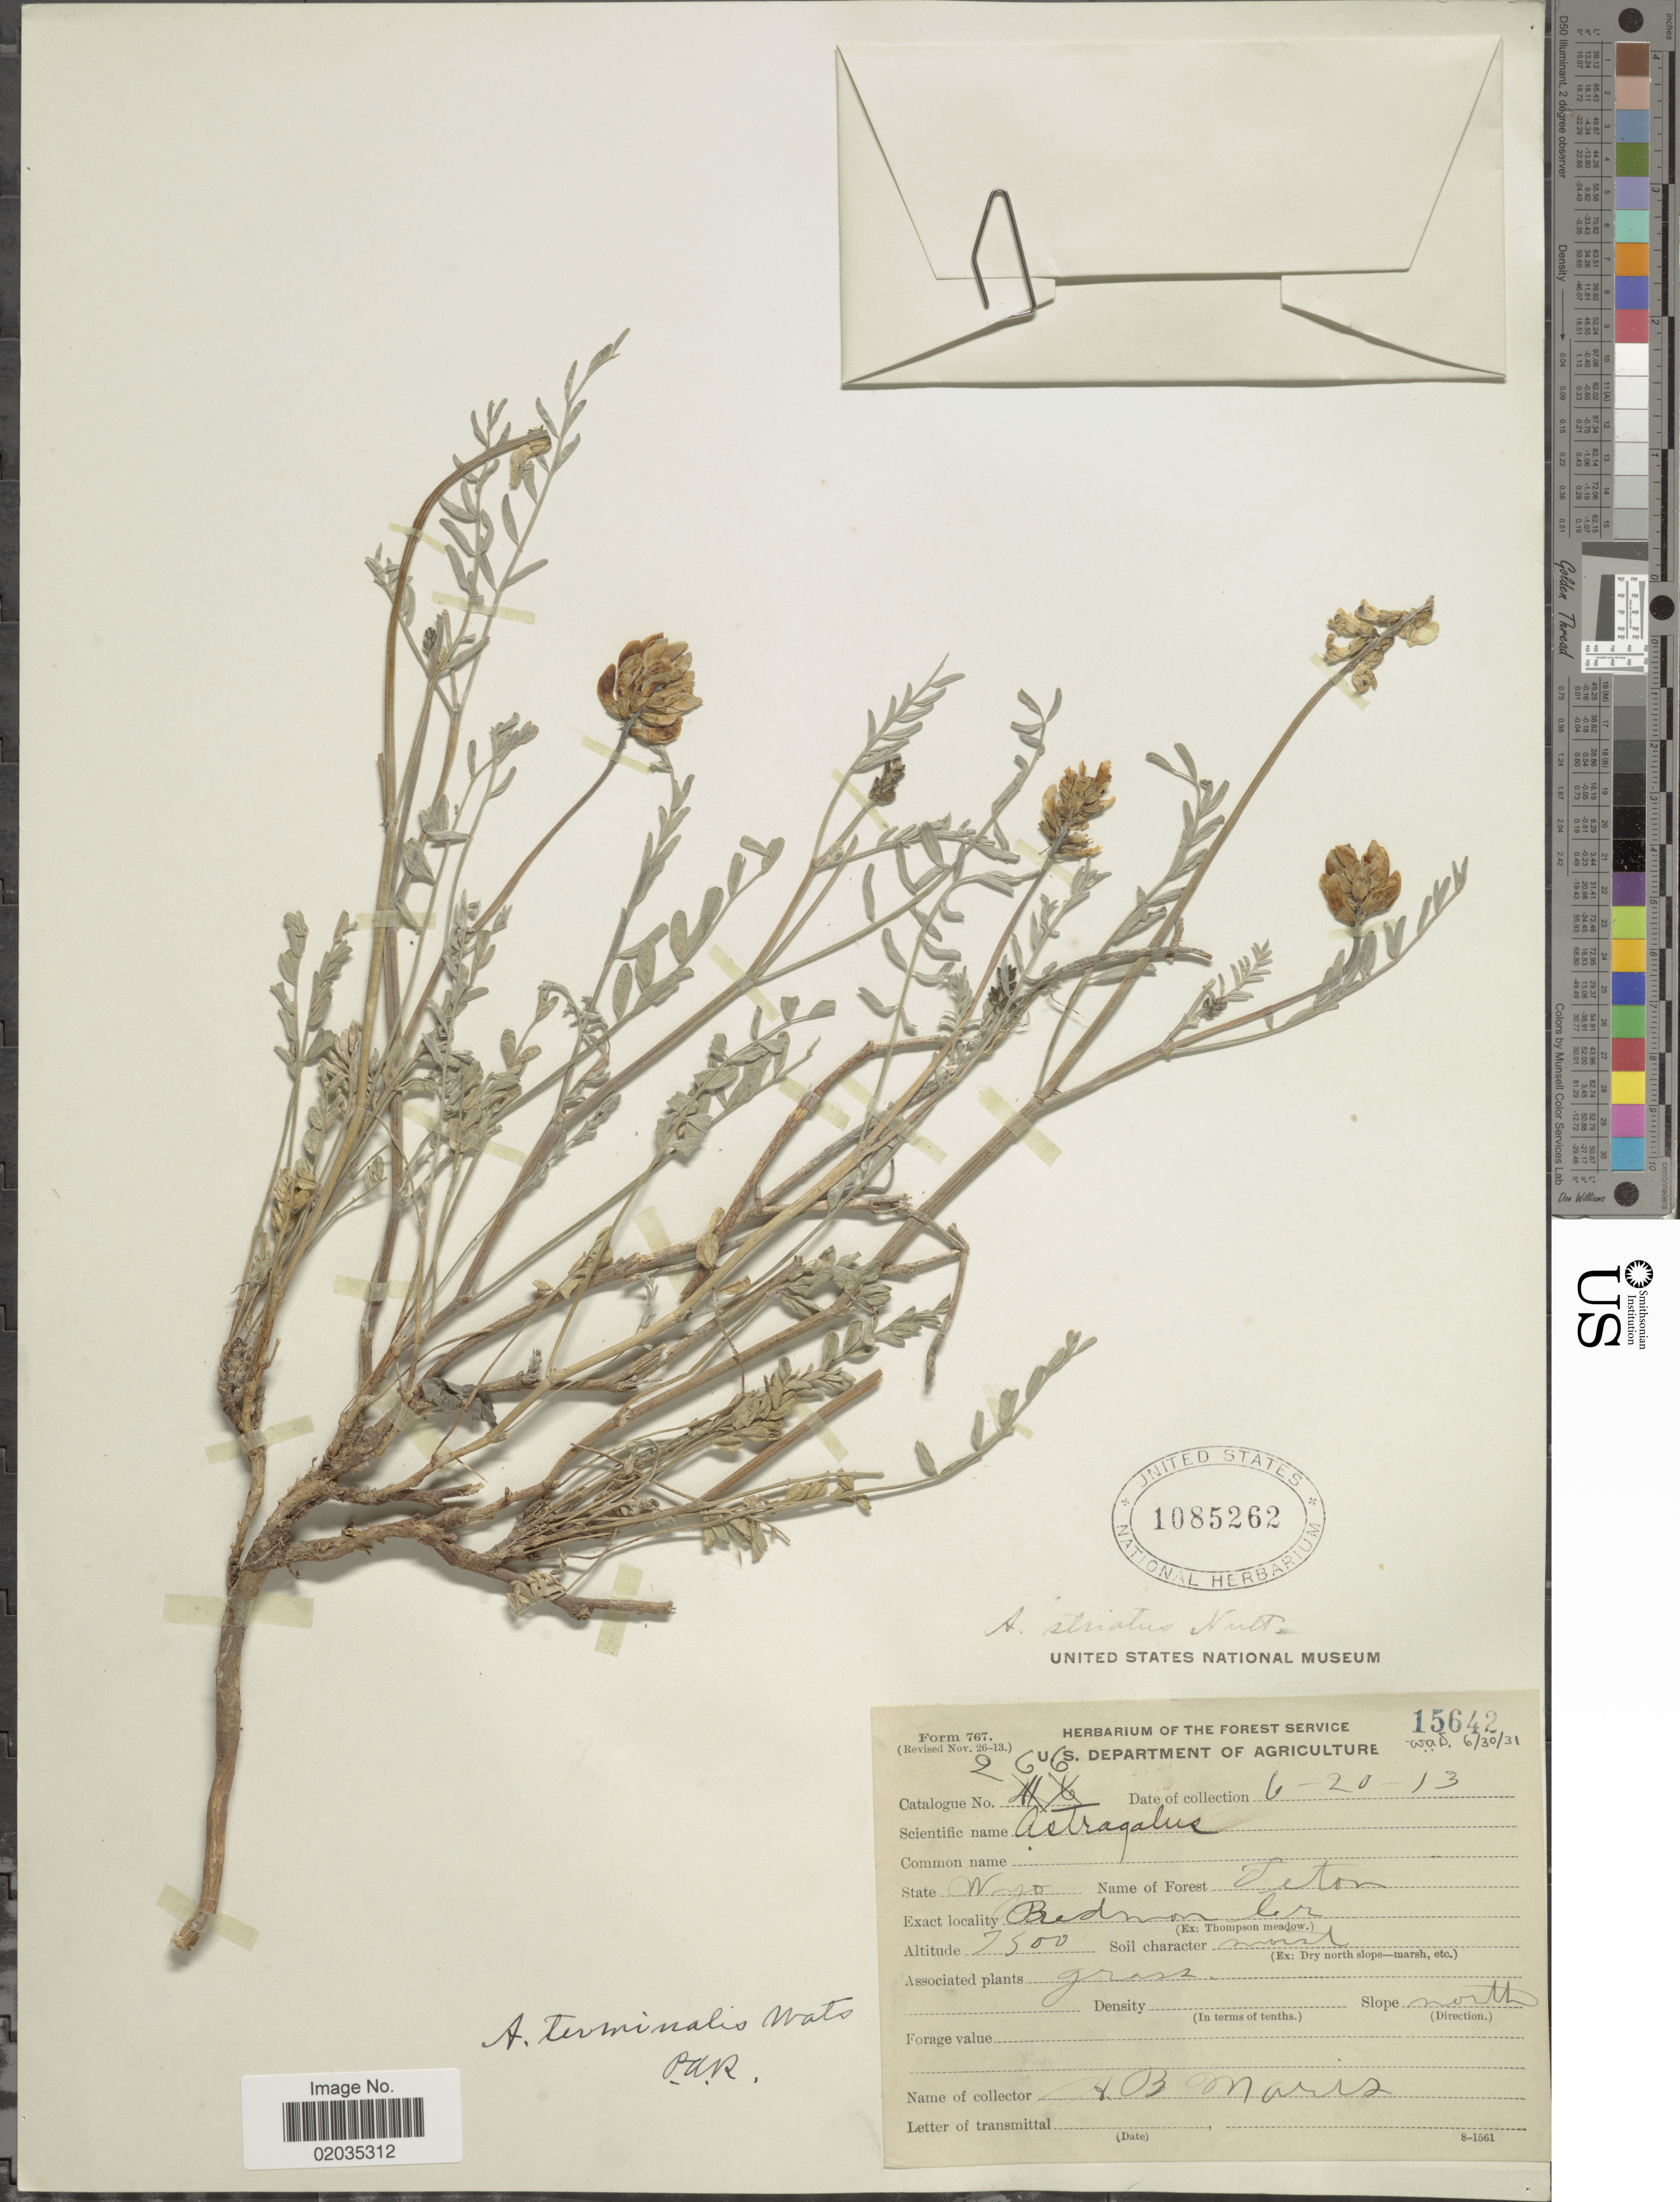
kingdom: Plantae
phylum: Tracheophyta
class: Magnoliopsida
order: Fabales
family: Fabaceae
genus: Astragalus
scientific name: Astragalus terminalis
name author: S. Watson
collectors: H. Maris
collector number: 266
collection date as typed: Transcribed d/m/y: 20/6/13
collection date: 1913-06-20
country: United States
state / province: Wyoming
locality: Teton. Redmund Cr.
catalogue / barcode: US 1085262